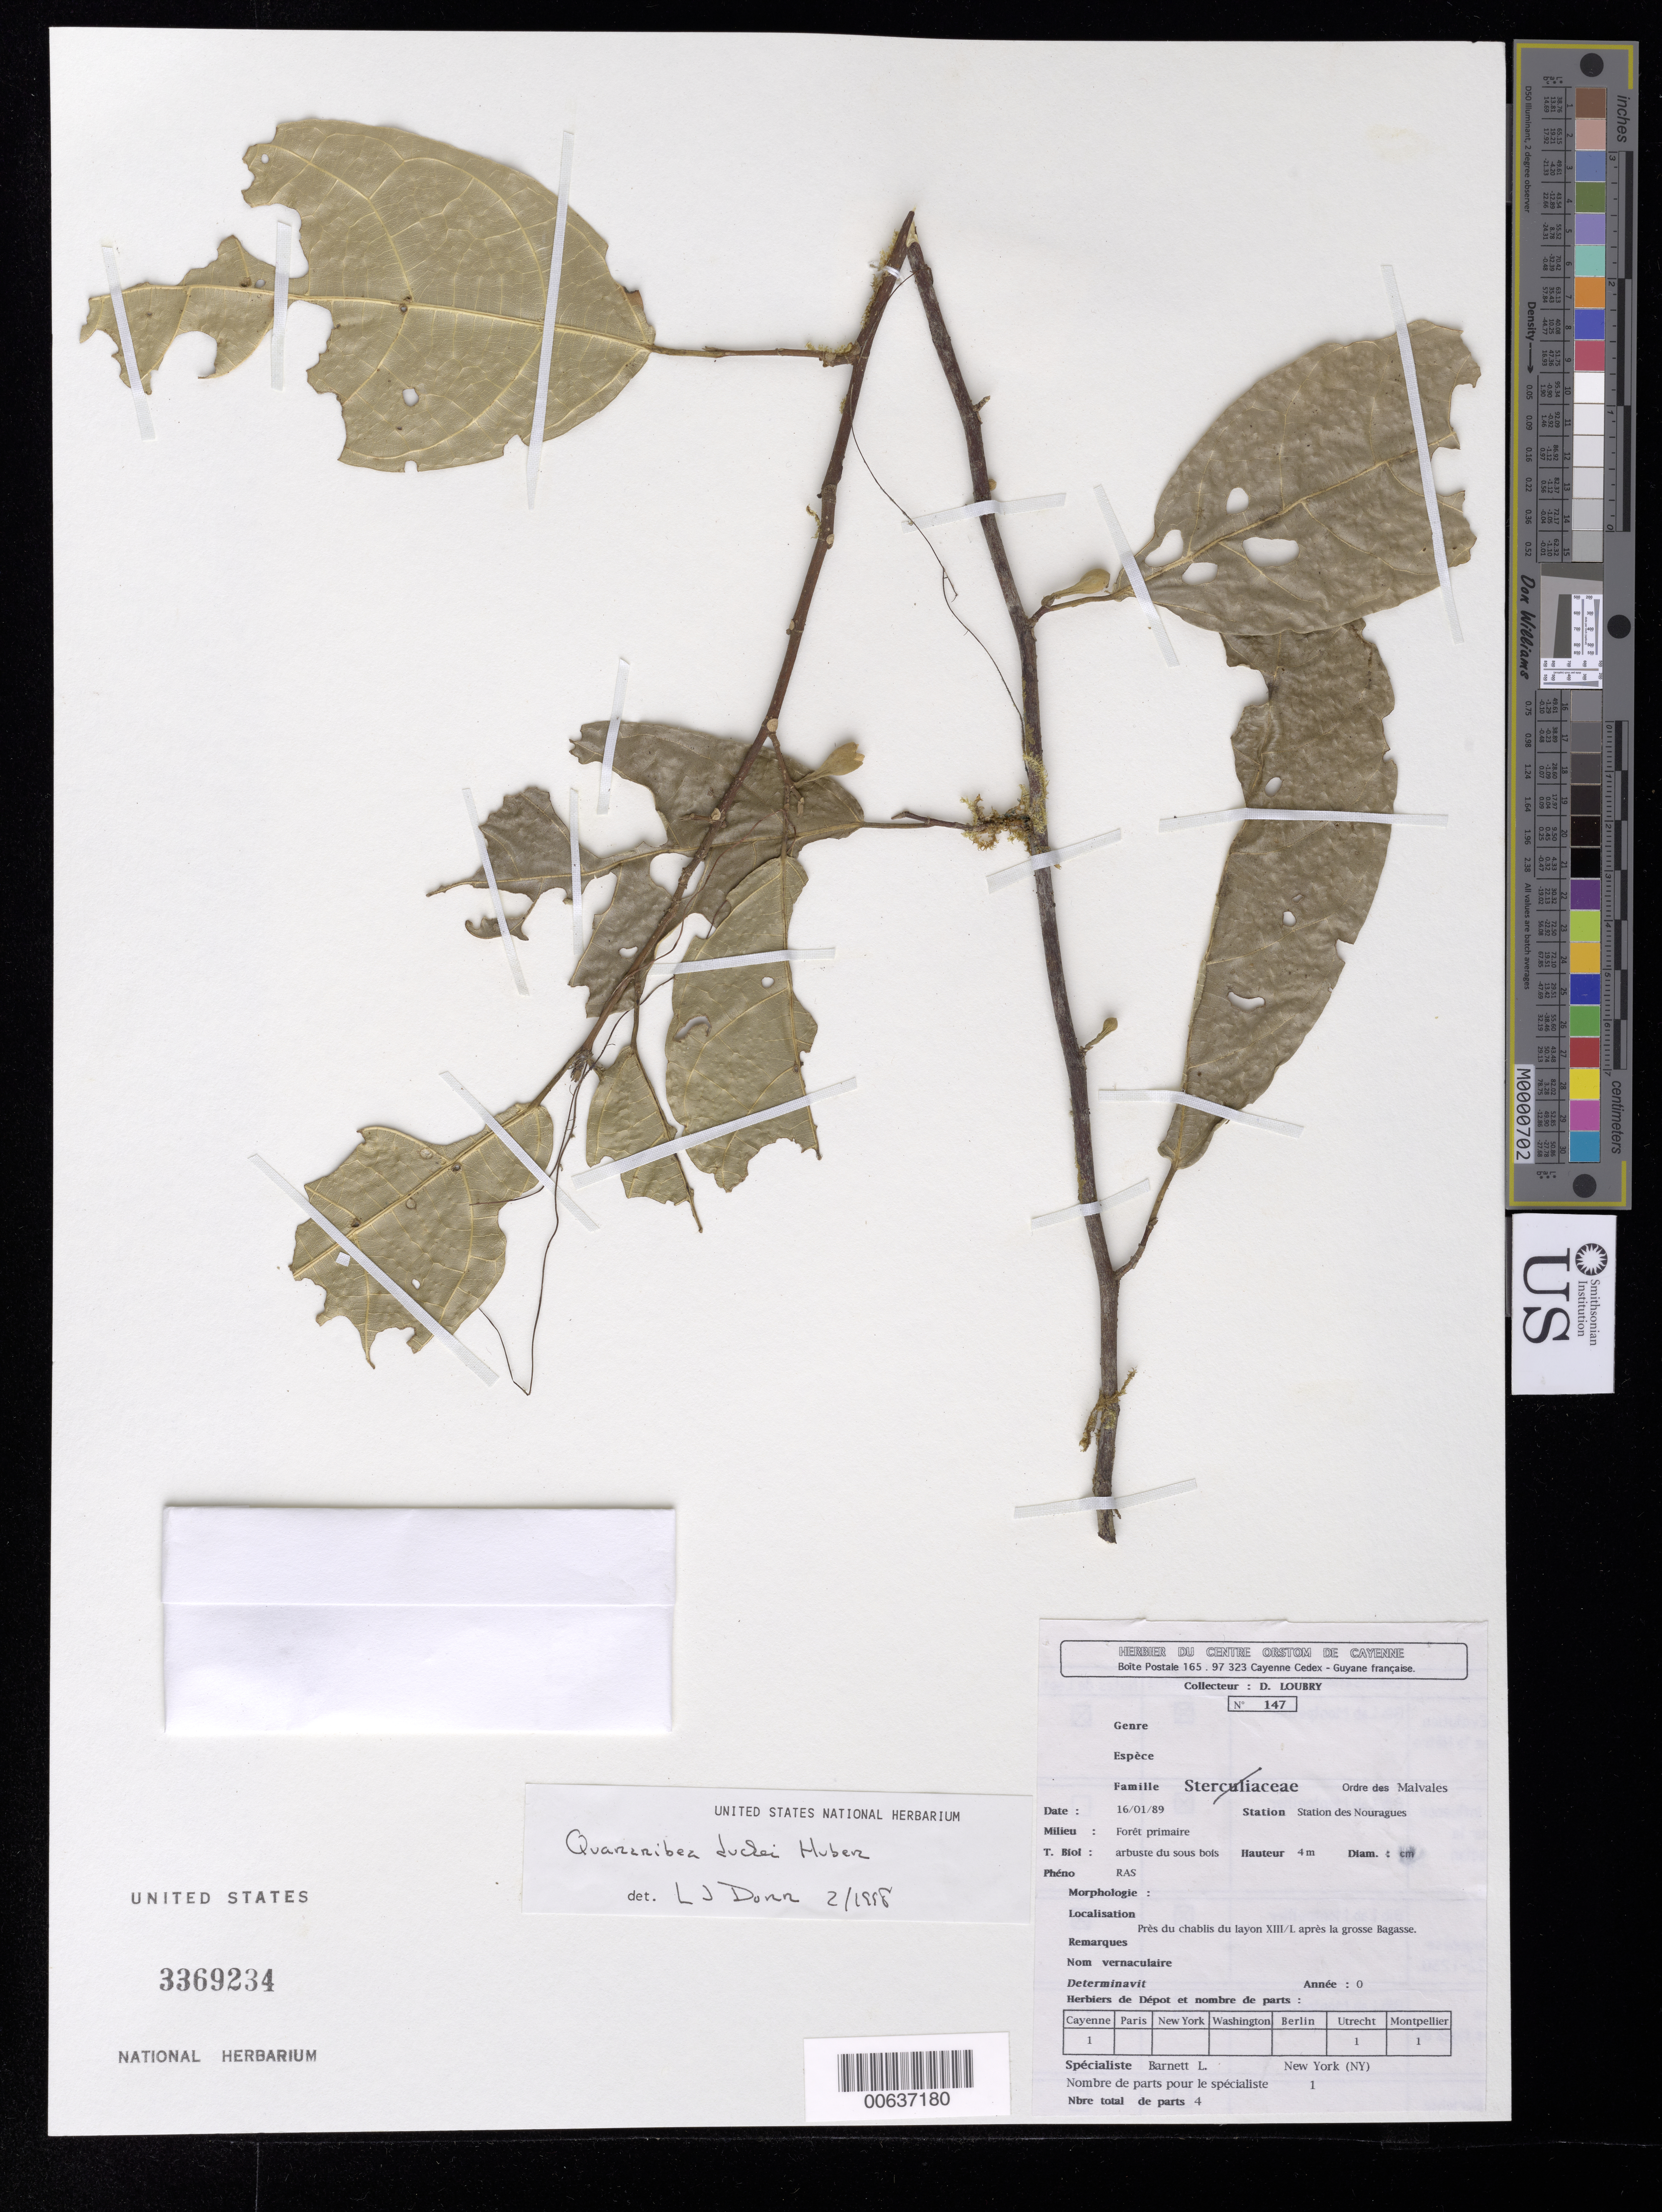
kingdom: Plantae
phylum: Tracheophyta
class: Magnoliopsida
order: Malvales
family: Malvaceae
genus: Quararibea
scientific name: Quararibea duckei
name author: Huber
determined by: Dorr, L. J., (BOT), Smithsonian Institution - National Museum of Natural History (UNITED STATES)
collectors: D. Loubry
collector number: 147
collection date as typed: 16-Jan-89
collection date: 1989-01-16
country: French Guiana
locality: Bagasse, prés du chablis du layon XIII/L aprés la grosse Bagasse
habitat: Primary forest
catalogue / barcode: US 3369234